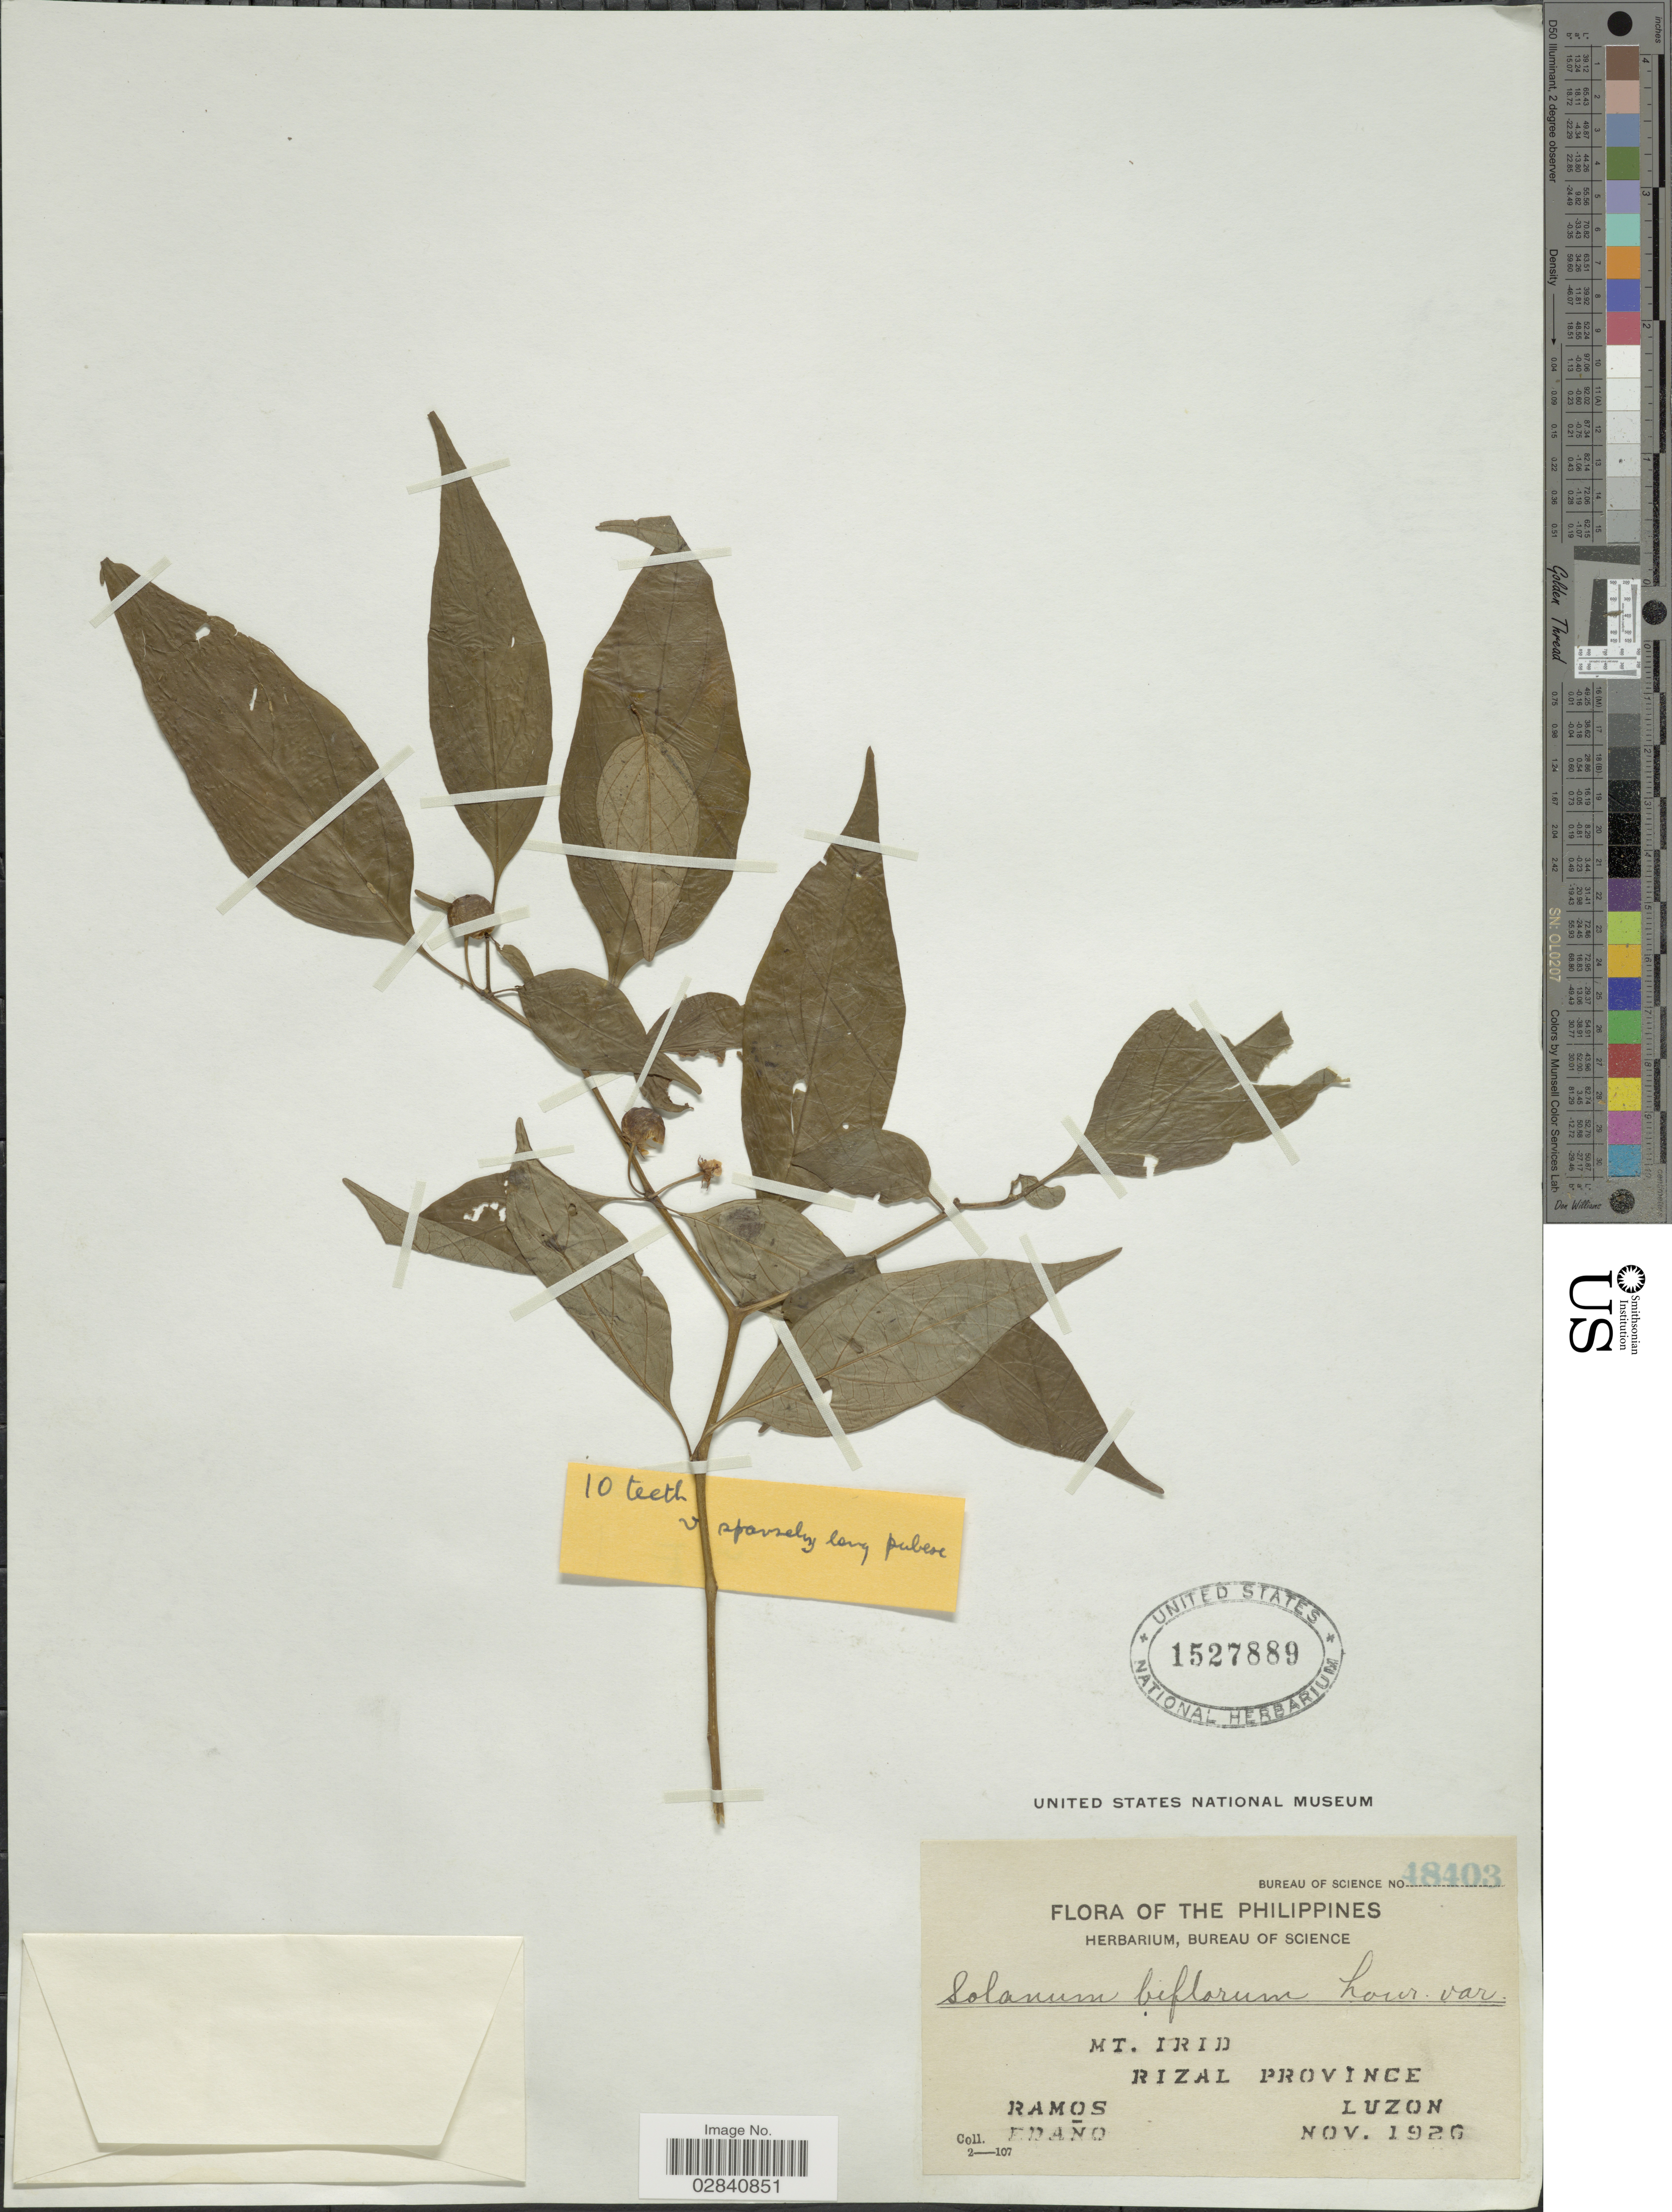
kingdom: Plantae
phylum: Tracheophyta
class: Magnoliopsida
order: Solanales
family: Solanaceae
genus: Lycianthes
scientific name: Lycianthes biflora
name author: (Lour.) Bitter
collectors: -. Ramos & -. Edano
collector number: Bureau of Science 48403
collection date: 1920-11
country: Philippines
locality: Mt. Irid, Rizal Province, Luzon.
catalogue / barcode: US 1527889